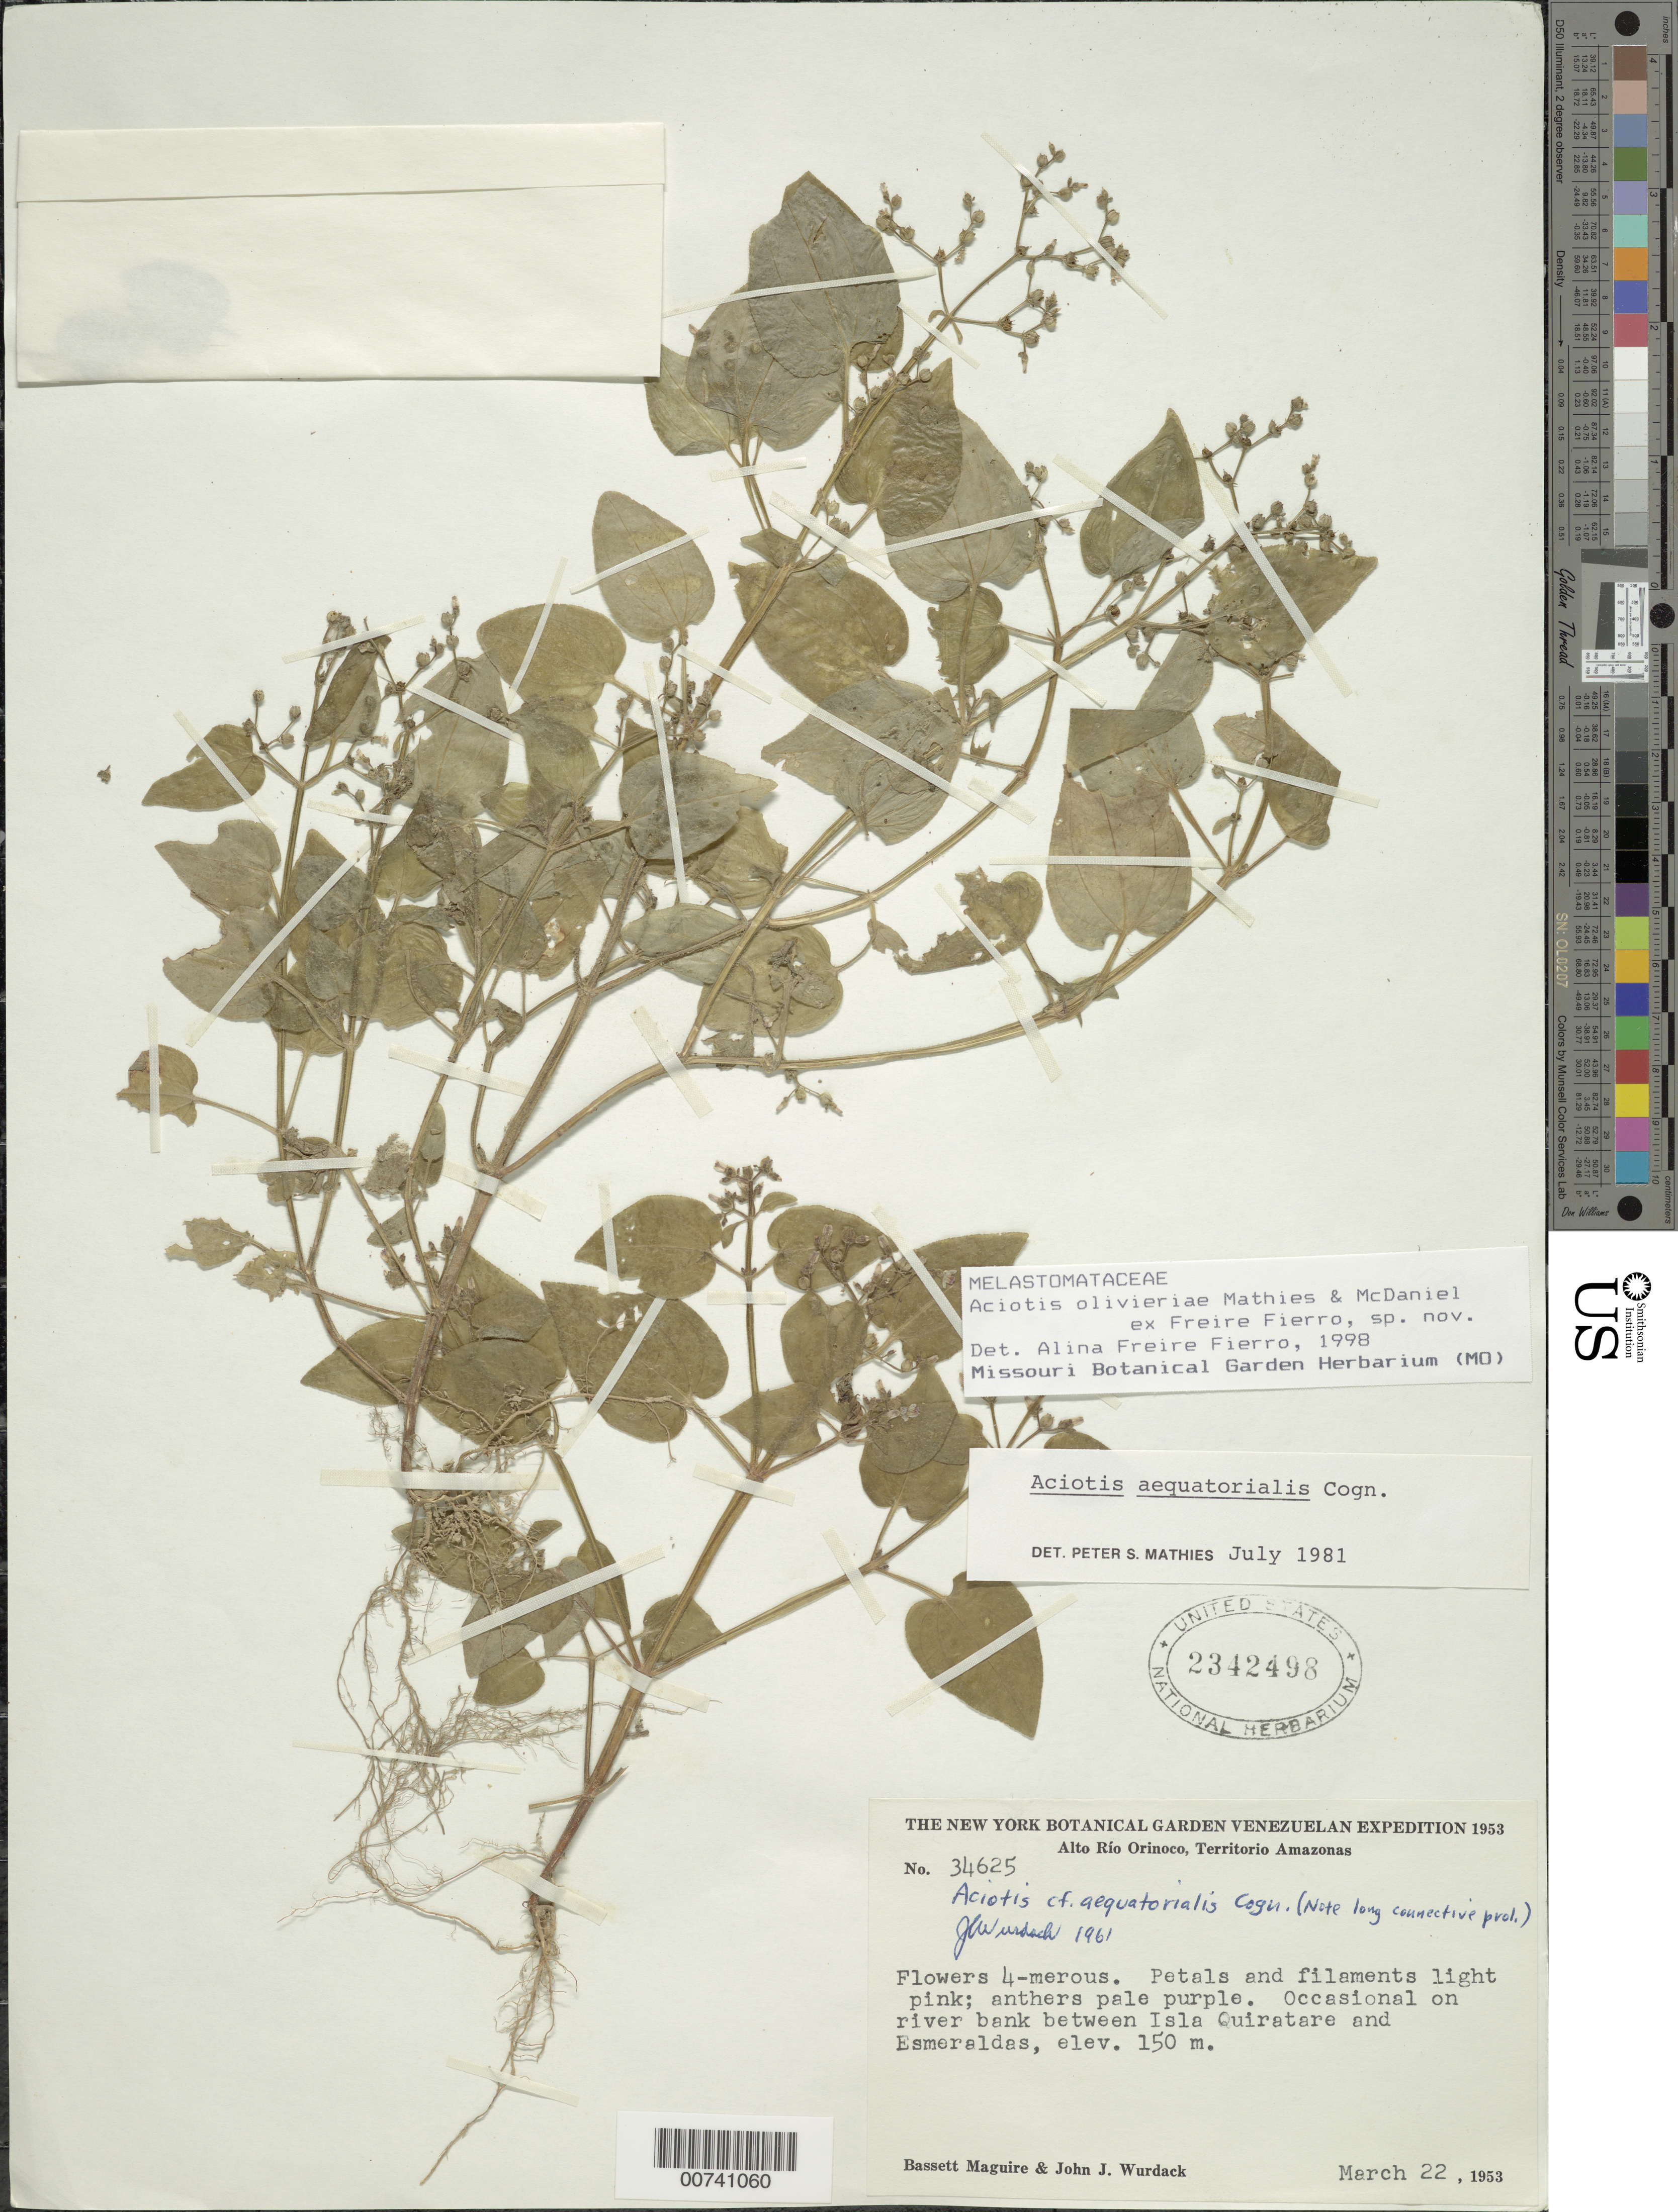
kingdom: Plantae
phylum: Tracheophyta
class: Magnoliopsida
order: Myrtales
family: Melastomataceae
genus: Aciotis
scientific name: Aciotis olivieriana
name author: Freire-Fierro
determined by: Freire-Fierro, A.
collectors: B. Maguire & J. J. Wurdack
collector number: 34625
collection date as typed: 22-Mar-53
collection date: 1953-03-22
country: Venezuela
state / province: Amazonas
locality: Alto Río Orinoco, between Isla Quiratare and Esmeralda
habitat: Riverbank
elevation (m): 150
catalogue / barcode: US 2342498